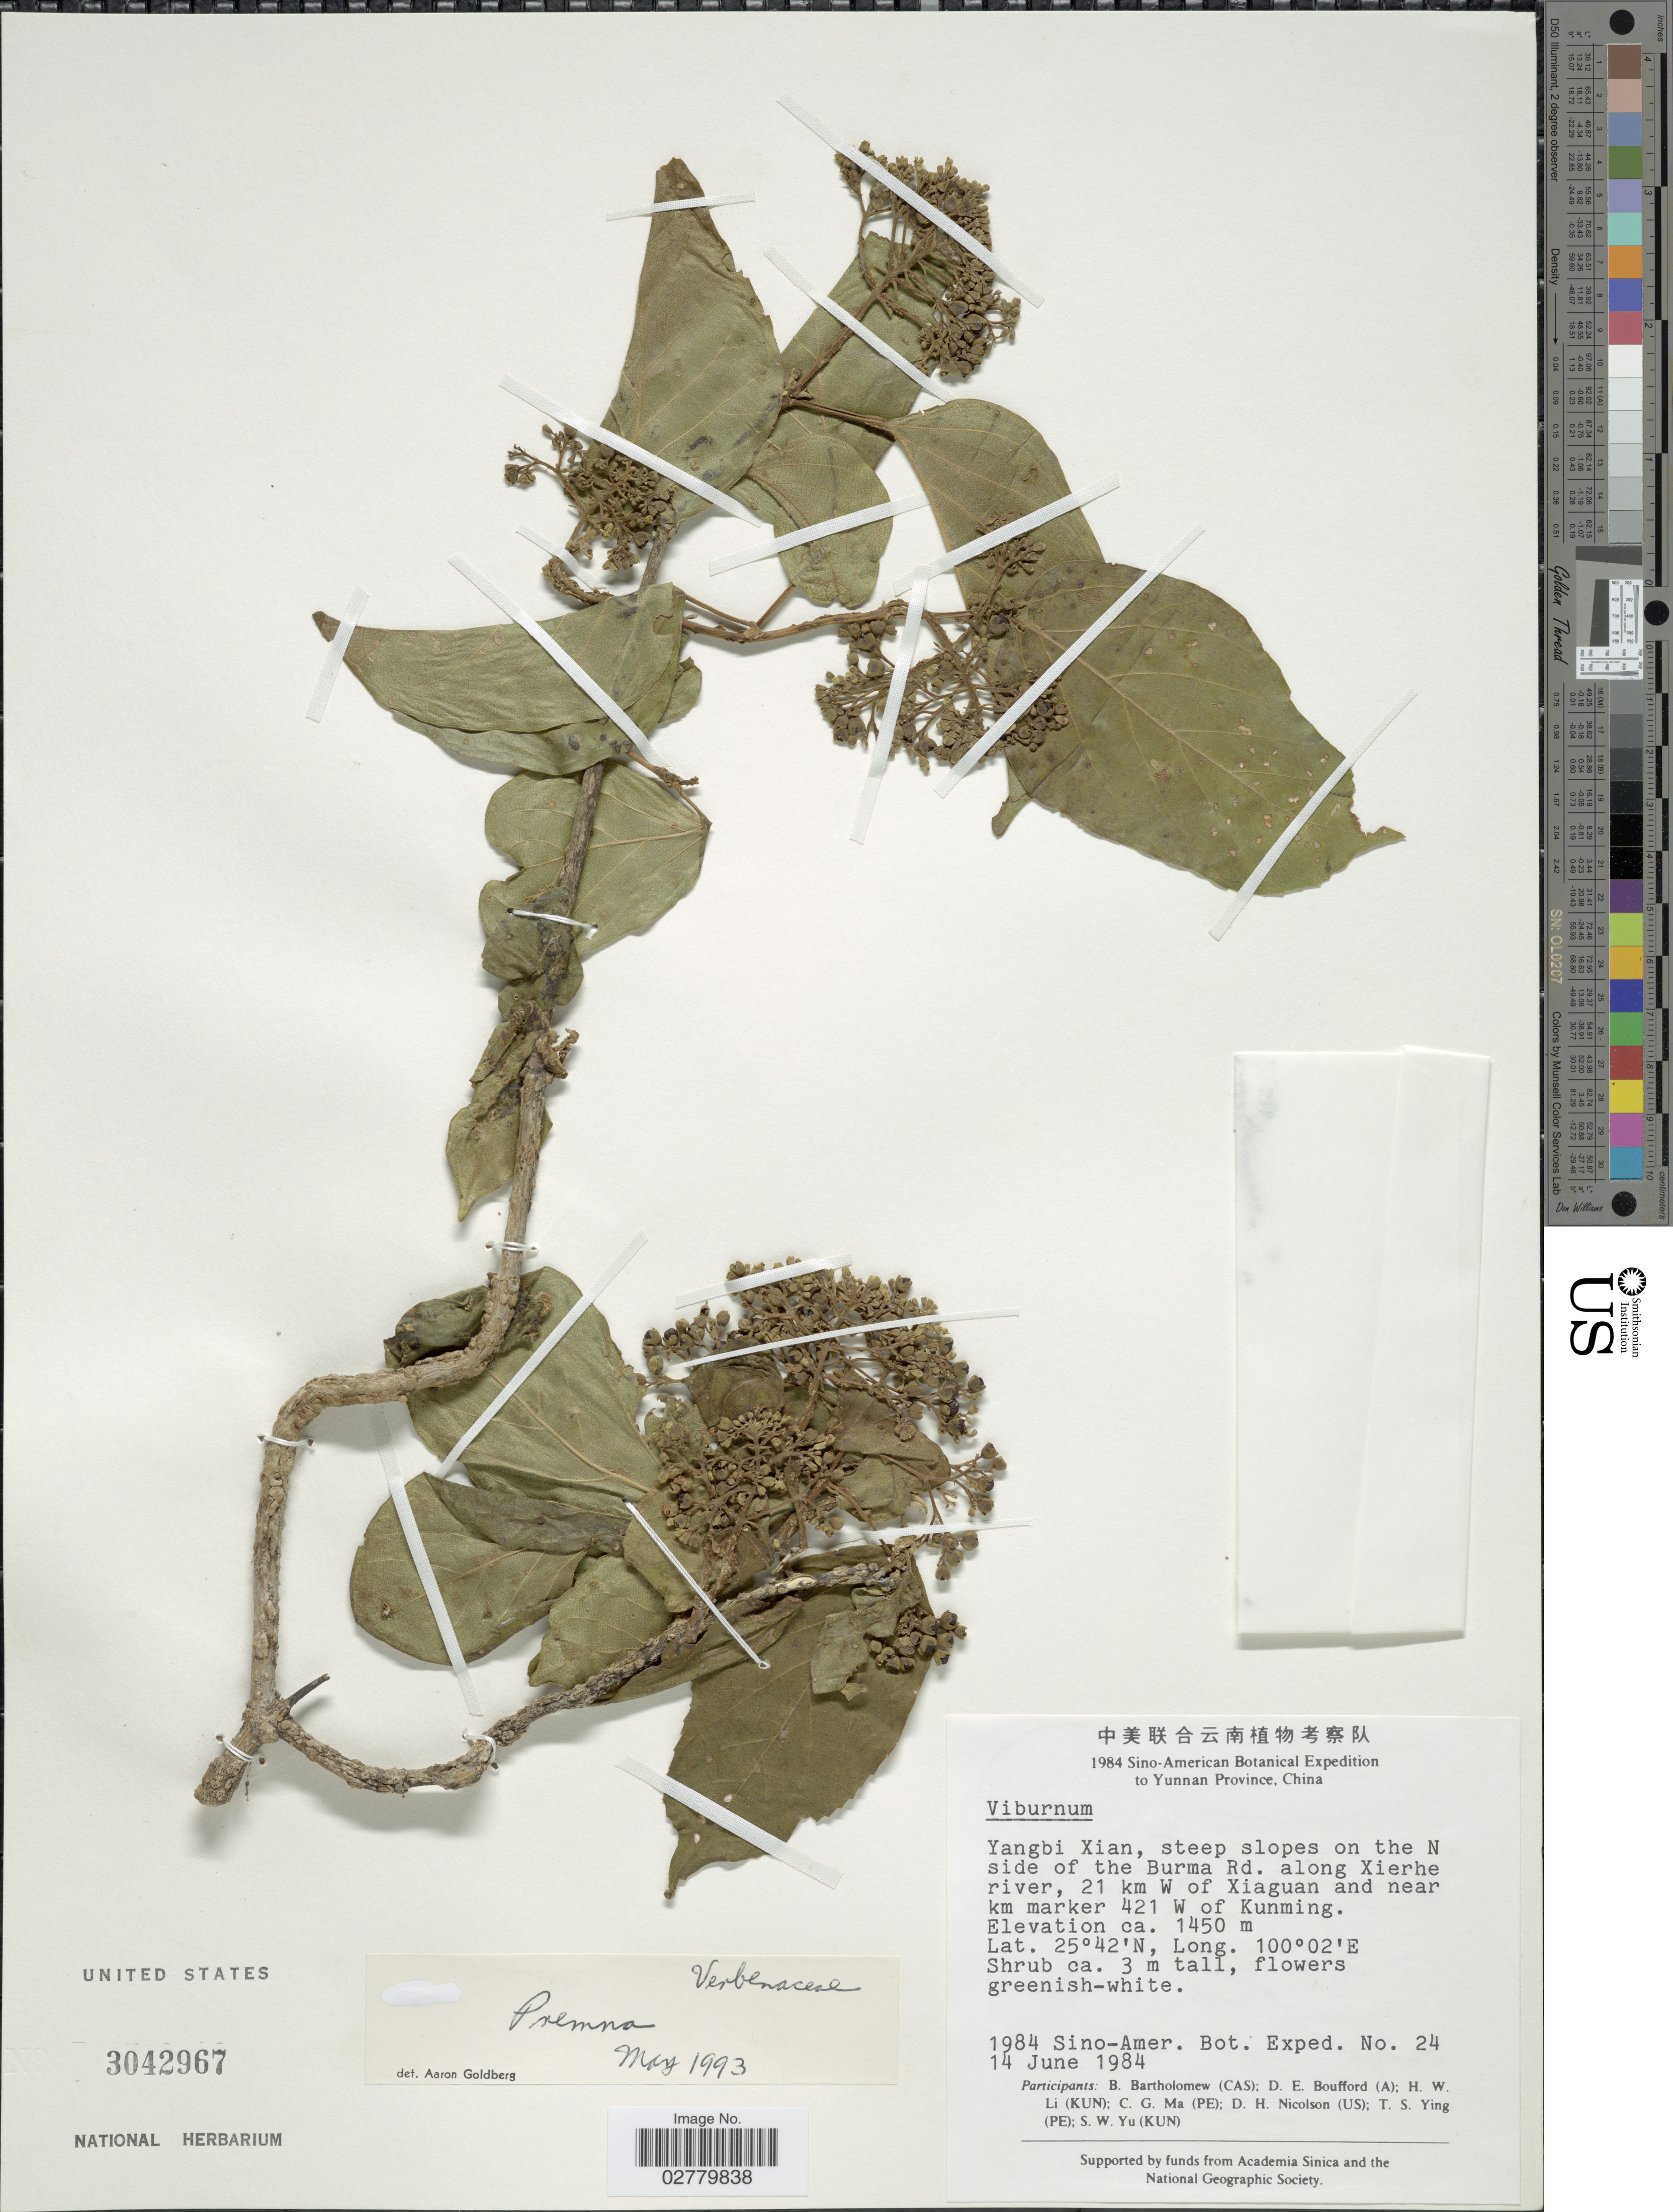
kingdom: Plantae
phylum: Tracheophyta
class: Magnoliopsida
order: Lamiales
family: Lamiaceae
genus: Premna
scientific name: Premna sp.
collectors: Sino-Amer. Bot. Exped. 1984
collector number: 24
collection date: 1984-06-14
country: China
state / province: Yunnan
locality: Yangbi Xian, steep slopes on the N side of the Burma Rd. along Xierhe river, 21 km W of Xiaguan and near km marker 421 W of Kunming.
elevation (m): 1450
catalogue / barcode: US 3042967